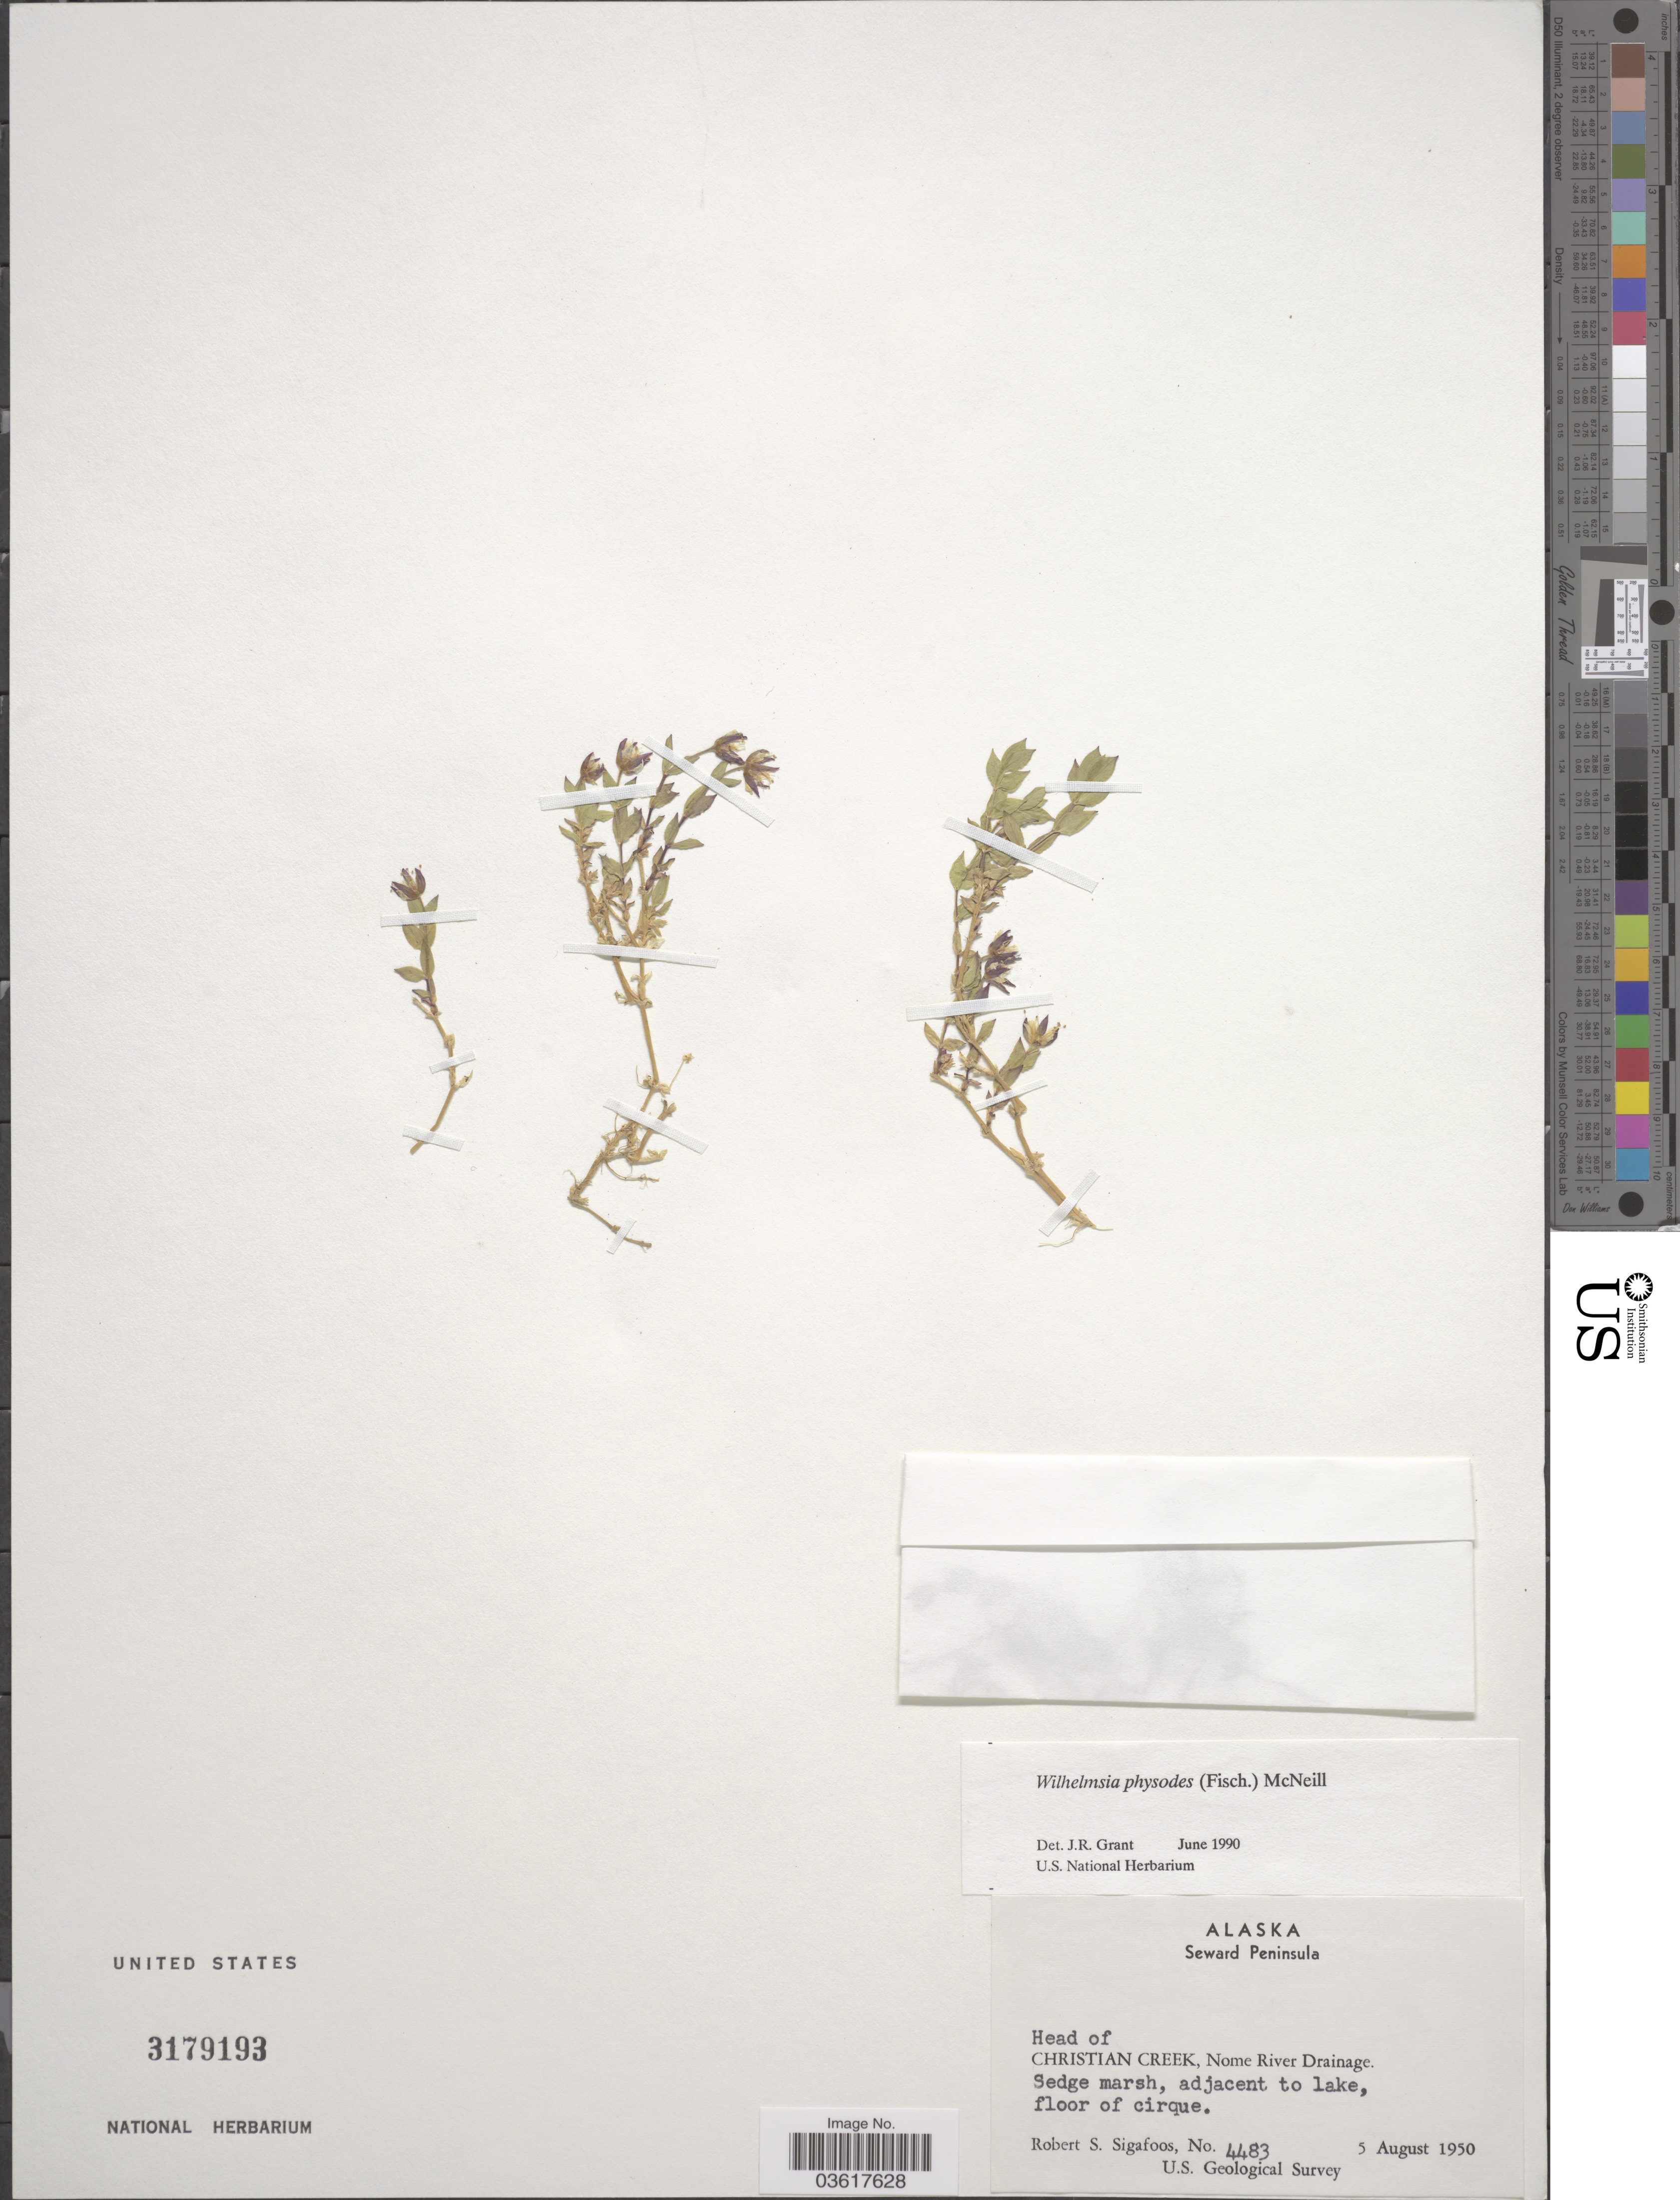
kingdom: Plantae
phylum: Tracheophyta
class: Magnoliopsida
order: Caryophyllales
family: Caryophyllaceae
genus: Wilhelmsia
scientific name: Wilhelmsia sp.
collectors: R. Sigafoos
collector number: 4483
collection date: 1950-08-05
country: United States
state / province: Alaska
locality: Seward Peninsula. Head of Christian Creek, Nome River Drainage.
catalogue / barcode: US 3179193